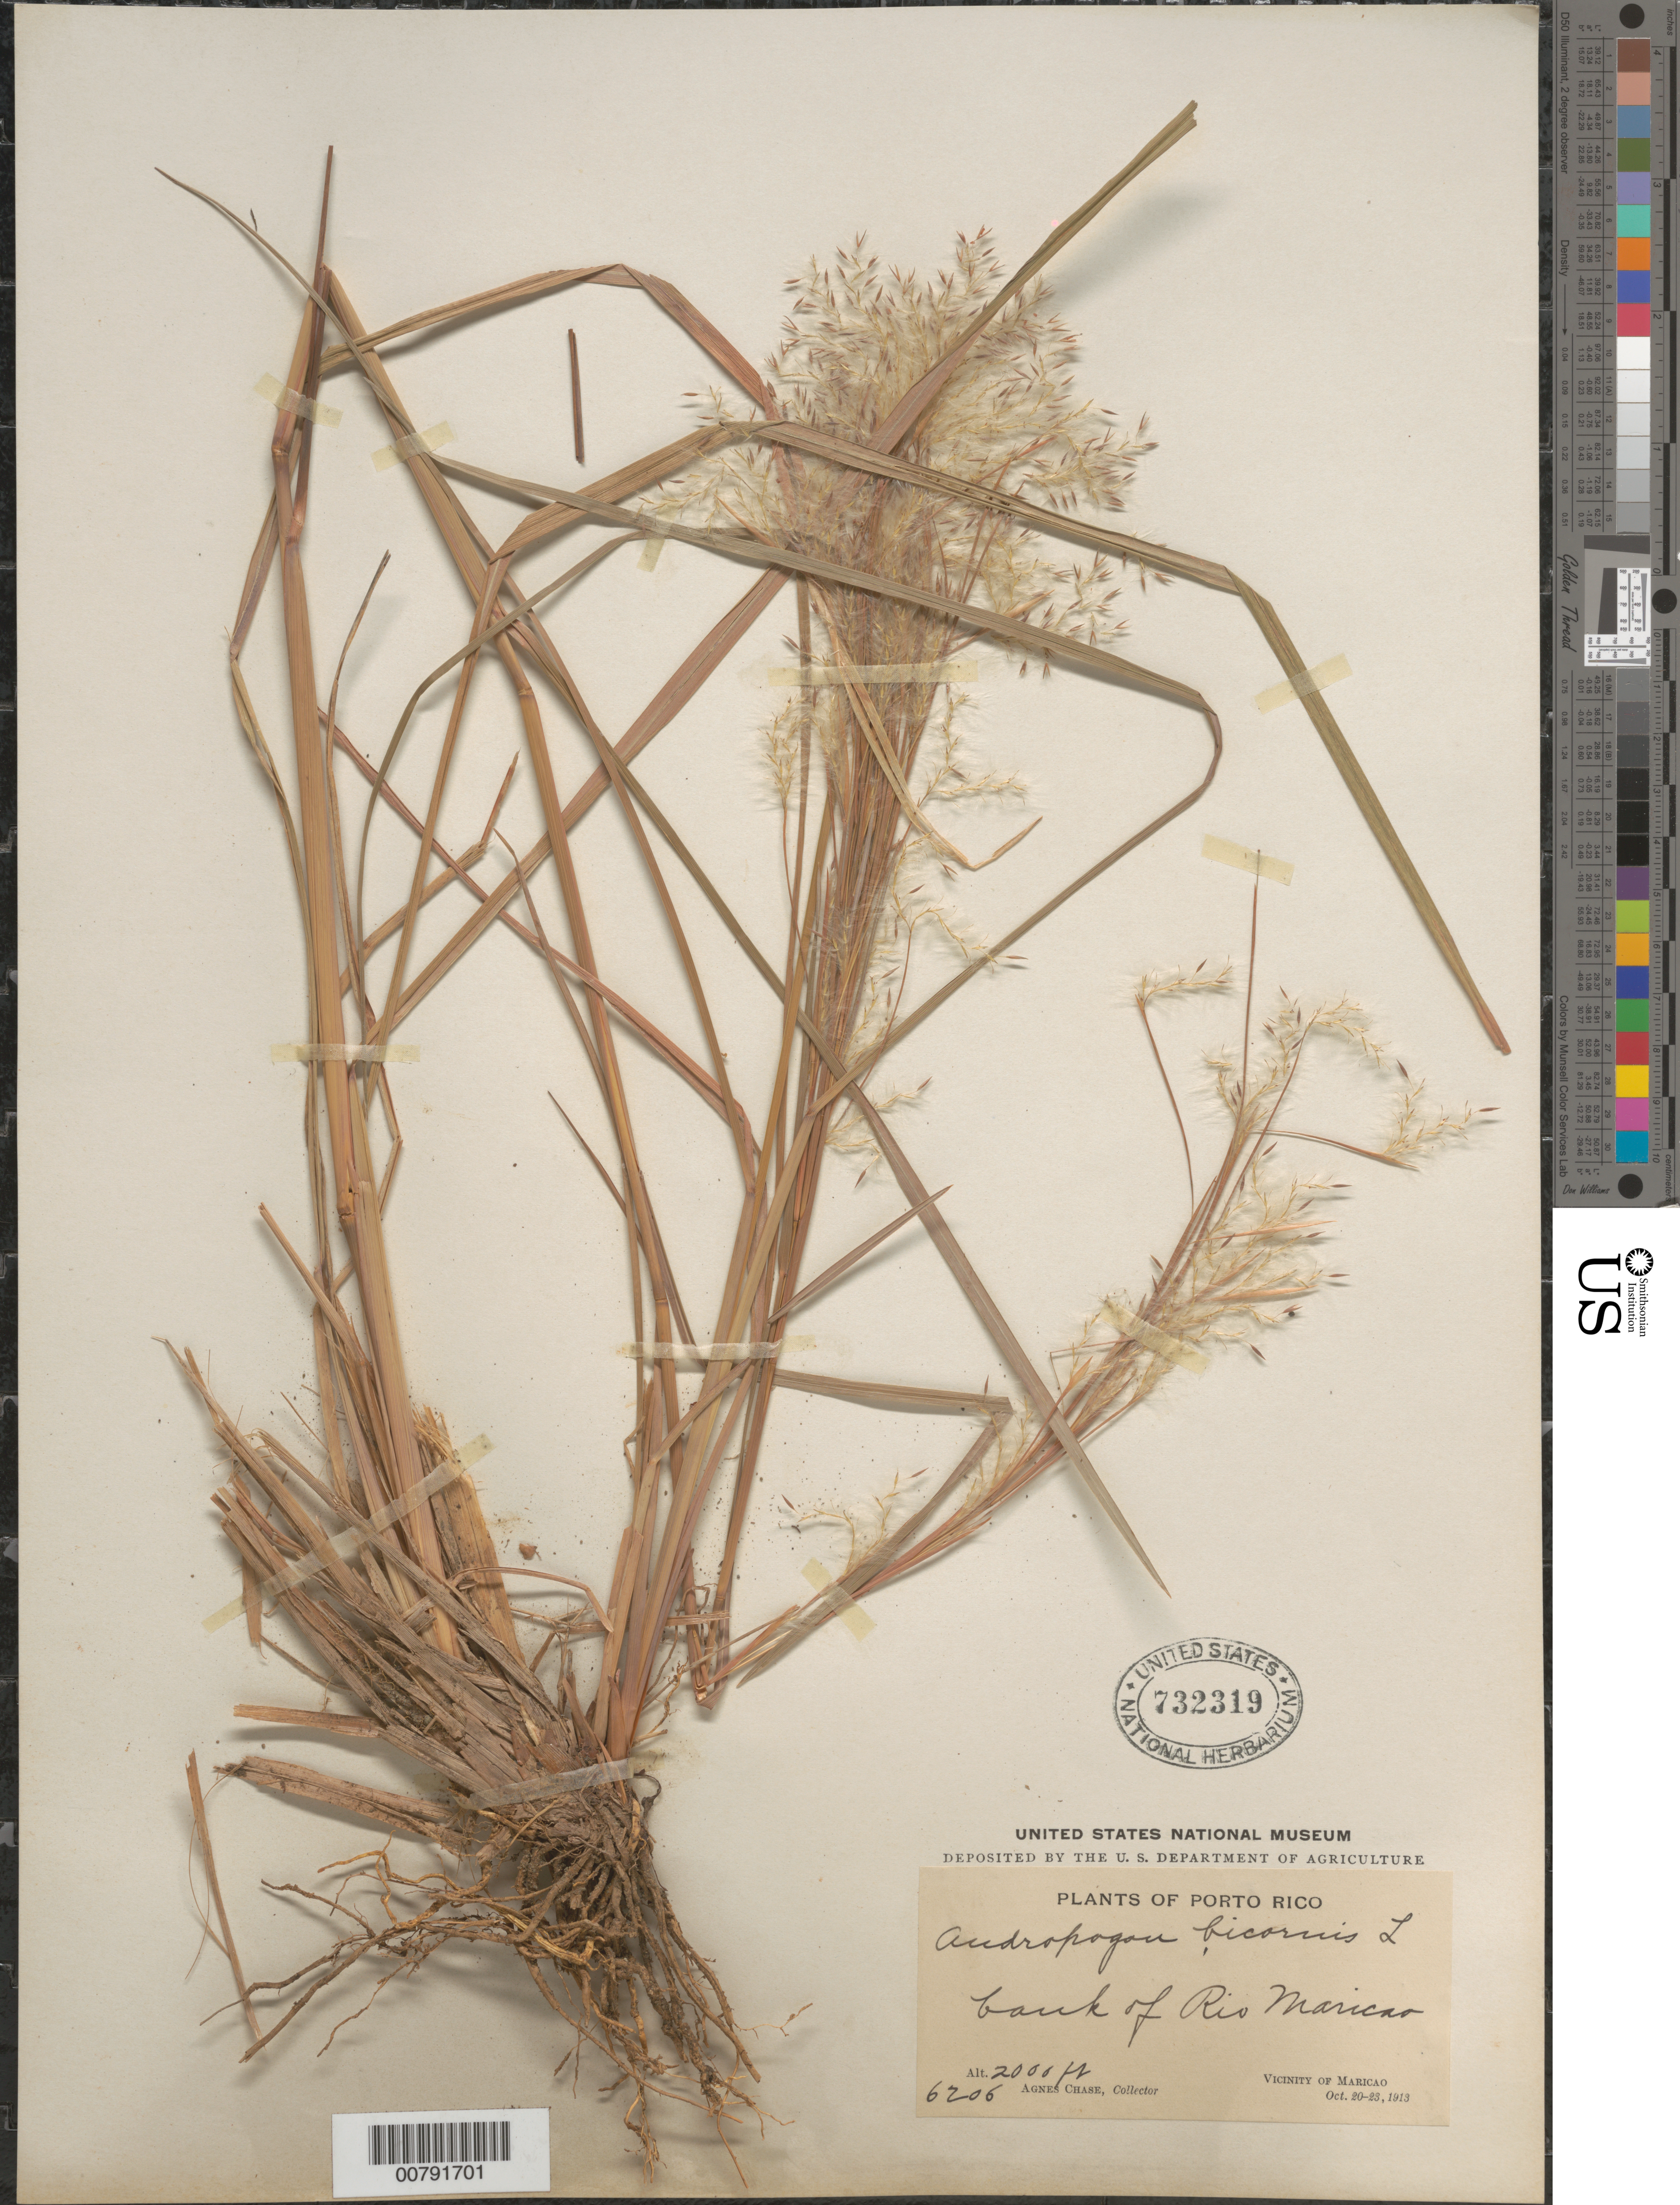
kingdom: Plantae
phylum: Tracheophyta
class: Liliopsida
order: Poales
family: Poaceae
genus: Andropogon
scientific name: Andropogon bicornis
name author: L.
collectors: A. Chase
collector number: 6206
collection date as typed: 20 Oct 1913 to 23 Oct 1913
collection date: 1913-10-20/1913-10-23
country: Puerto Rico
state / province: Maricao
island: Puerto Rico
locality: Rio Maricao, vicinity of Maricao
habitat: Bank of river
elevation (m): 610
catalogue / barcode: US 732319